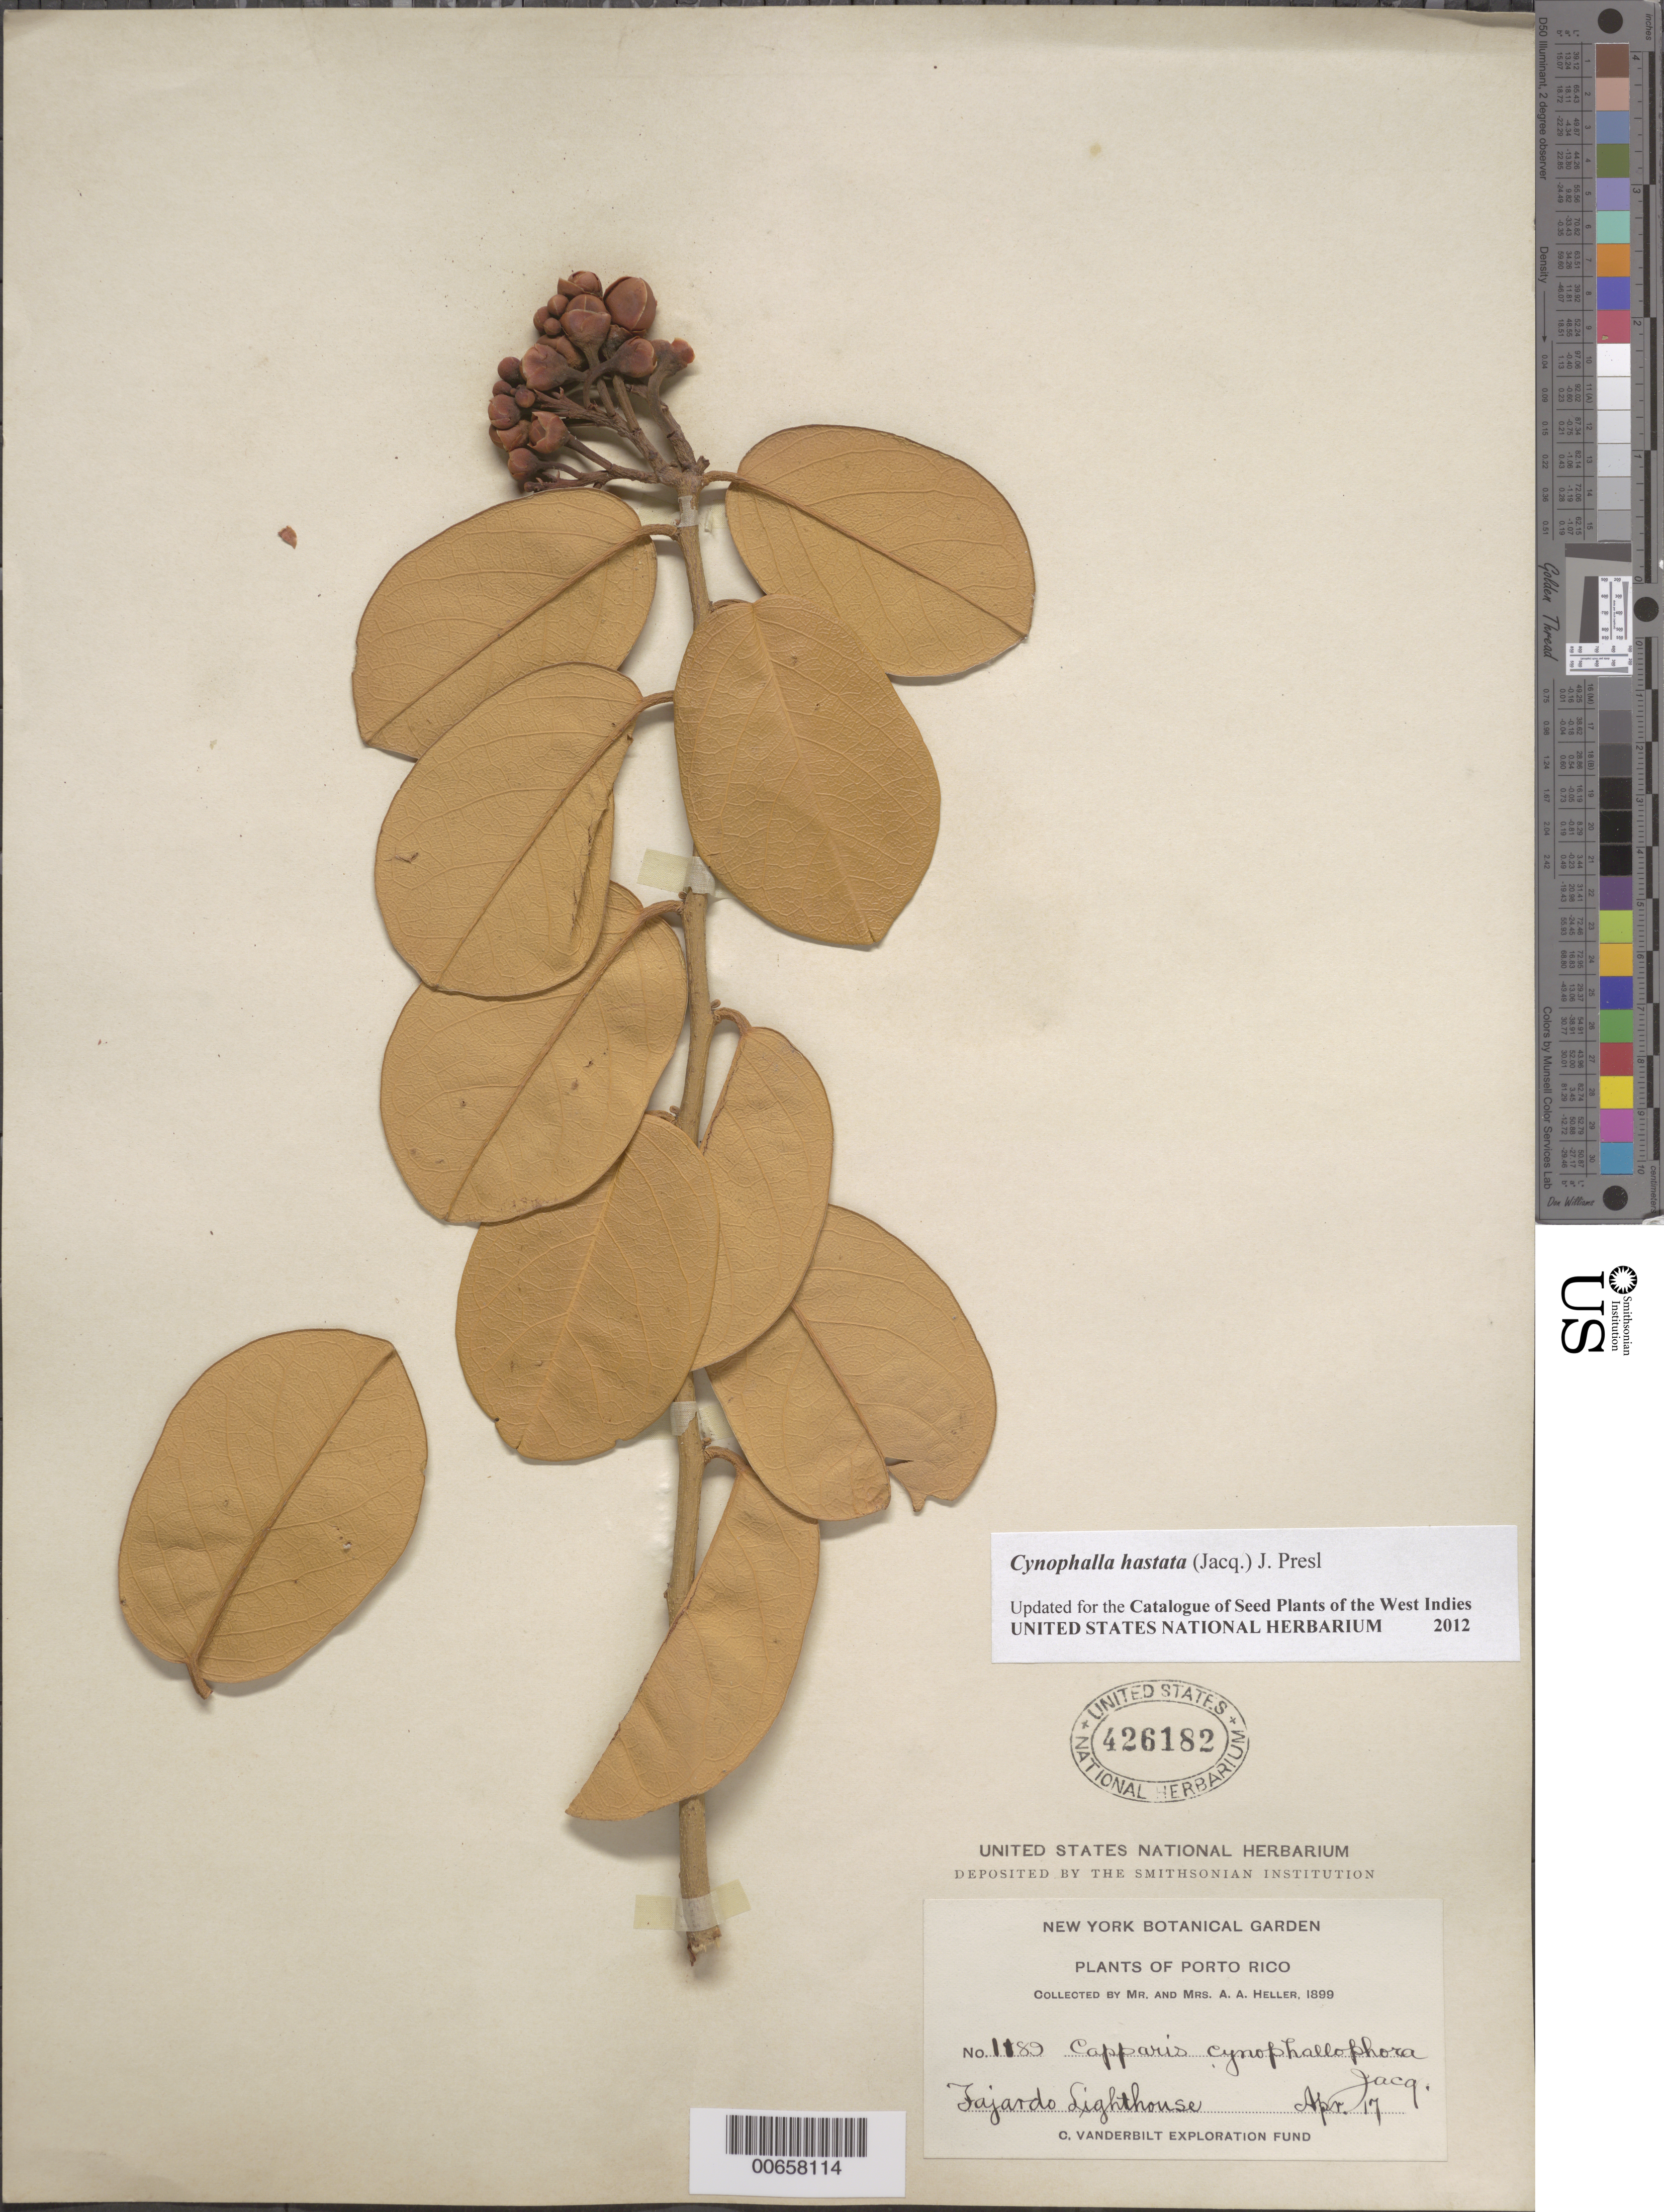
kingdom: Plantae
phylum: Tracheophyta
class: Magnoliopsida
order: Brassicales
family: Capparaceae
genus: Capparis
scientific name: Capparis cynophallophora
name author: L.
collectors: A. A. Heller & -- Heller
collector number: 1189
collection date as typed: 17 Apr 1899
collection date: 1899-04-17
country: Puerto Rico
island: Greater Antilles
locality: Fajardo Lighthouse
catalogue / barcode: US 426182